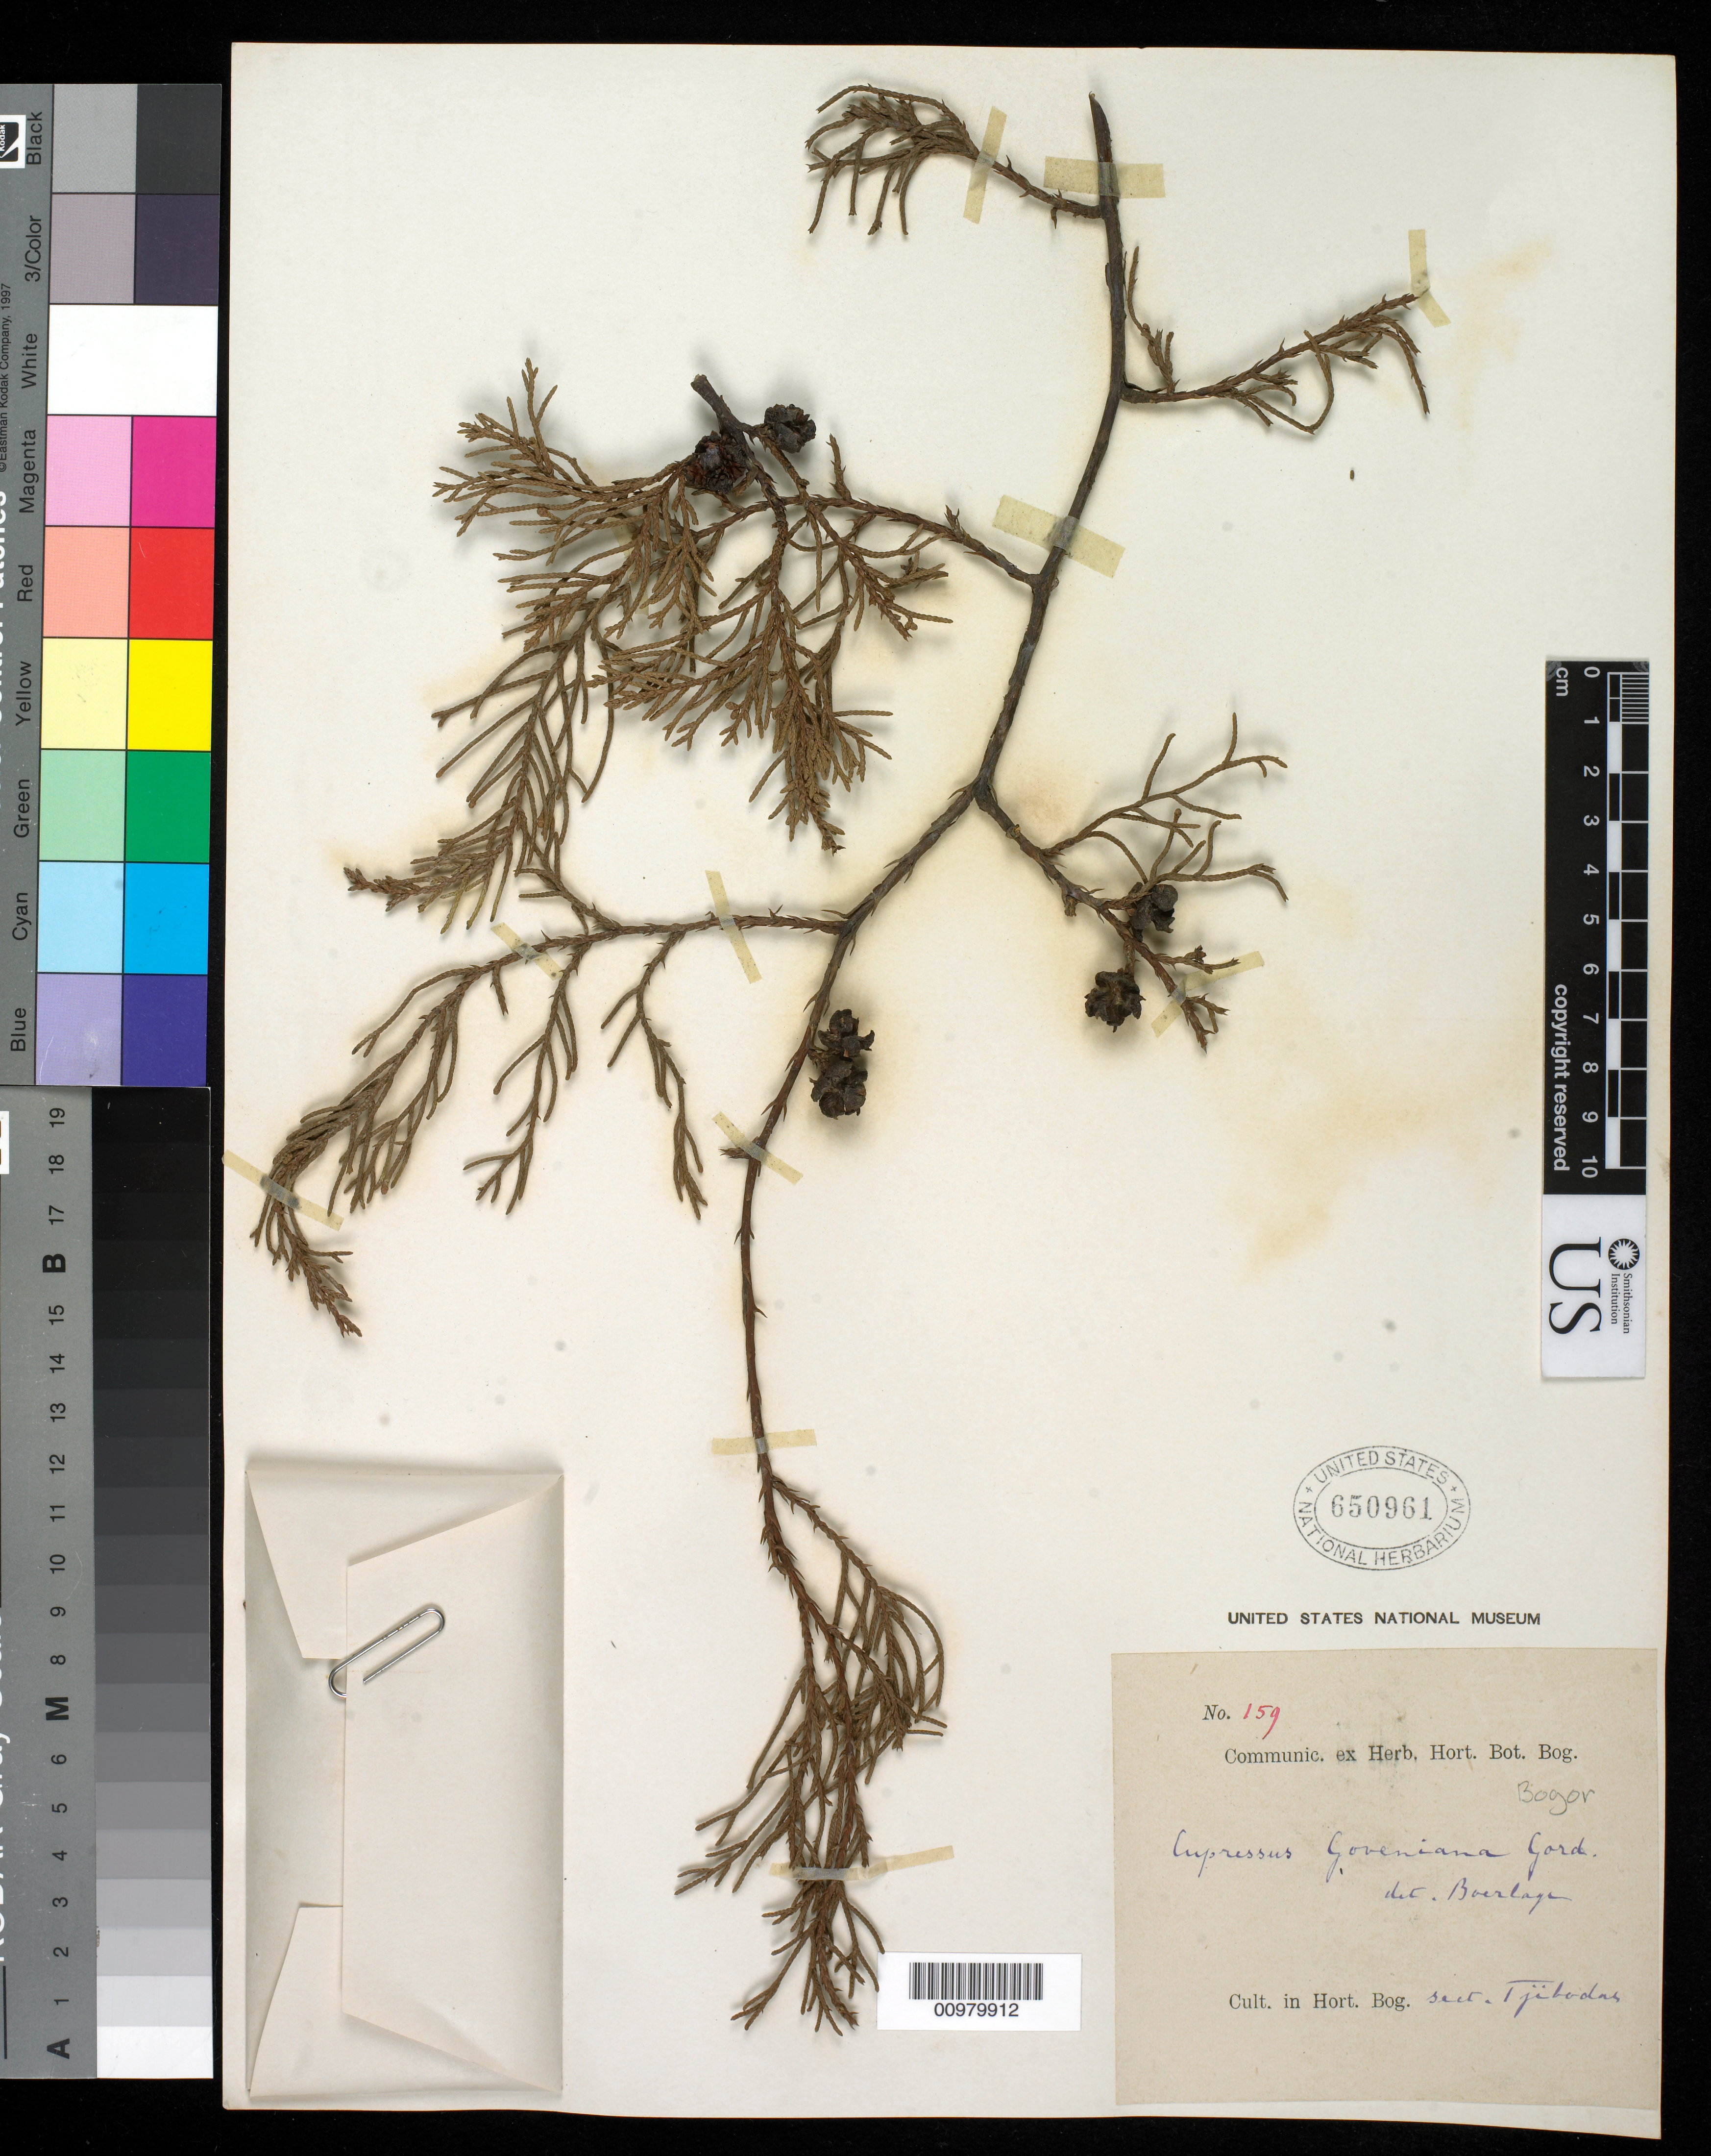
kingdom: Plantae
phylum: Tracheophyta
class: Pinopsida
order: Pinales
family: Cupressaceae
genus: Hesperocyparis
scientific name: Hesperocyparis goveniana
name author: (Gordon) Bartel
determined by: (US) Smithsonian Institution - National Museum of Natural History - Department of Botany (UNITED STATES)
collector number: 159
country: Indonesia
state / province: Java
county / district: Jawa Barat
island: Java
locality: Indonesia, Java, West, Bogor, Tjibodas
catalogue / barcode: US 650961